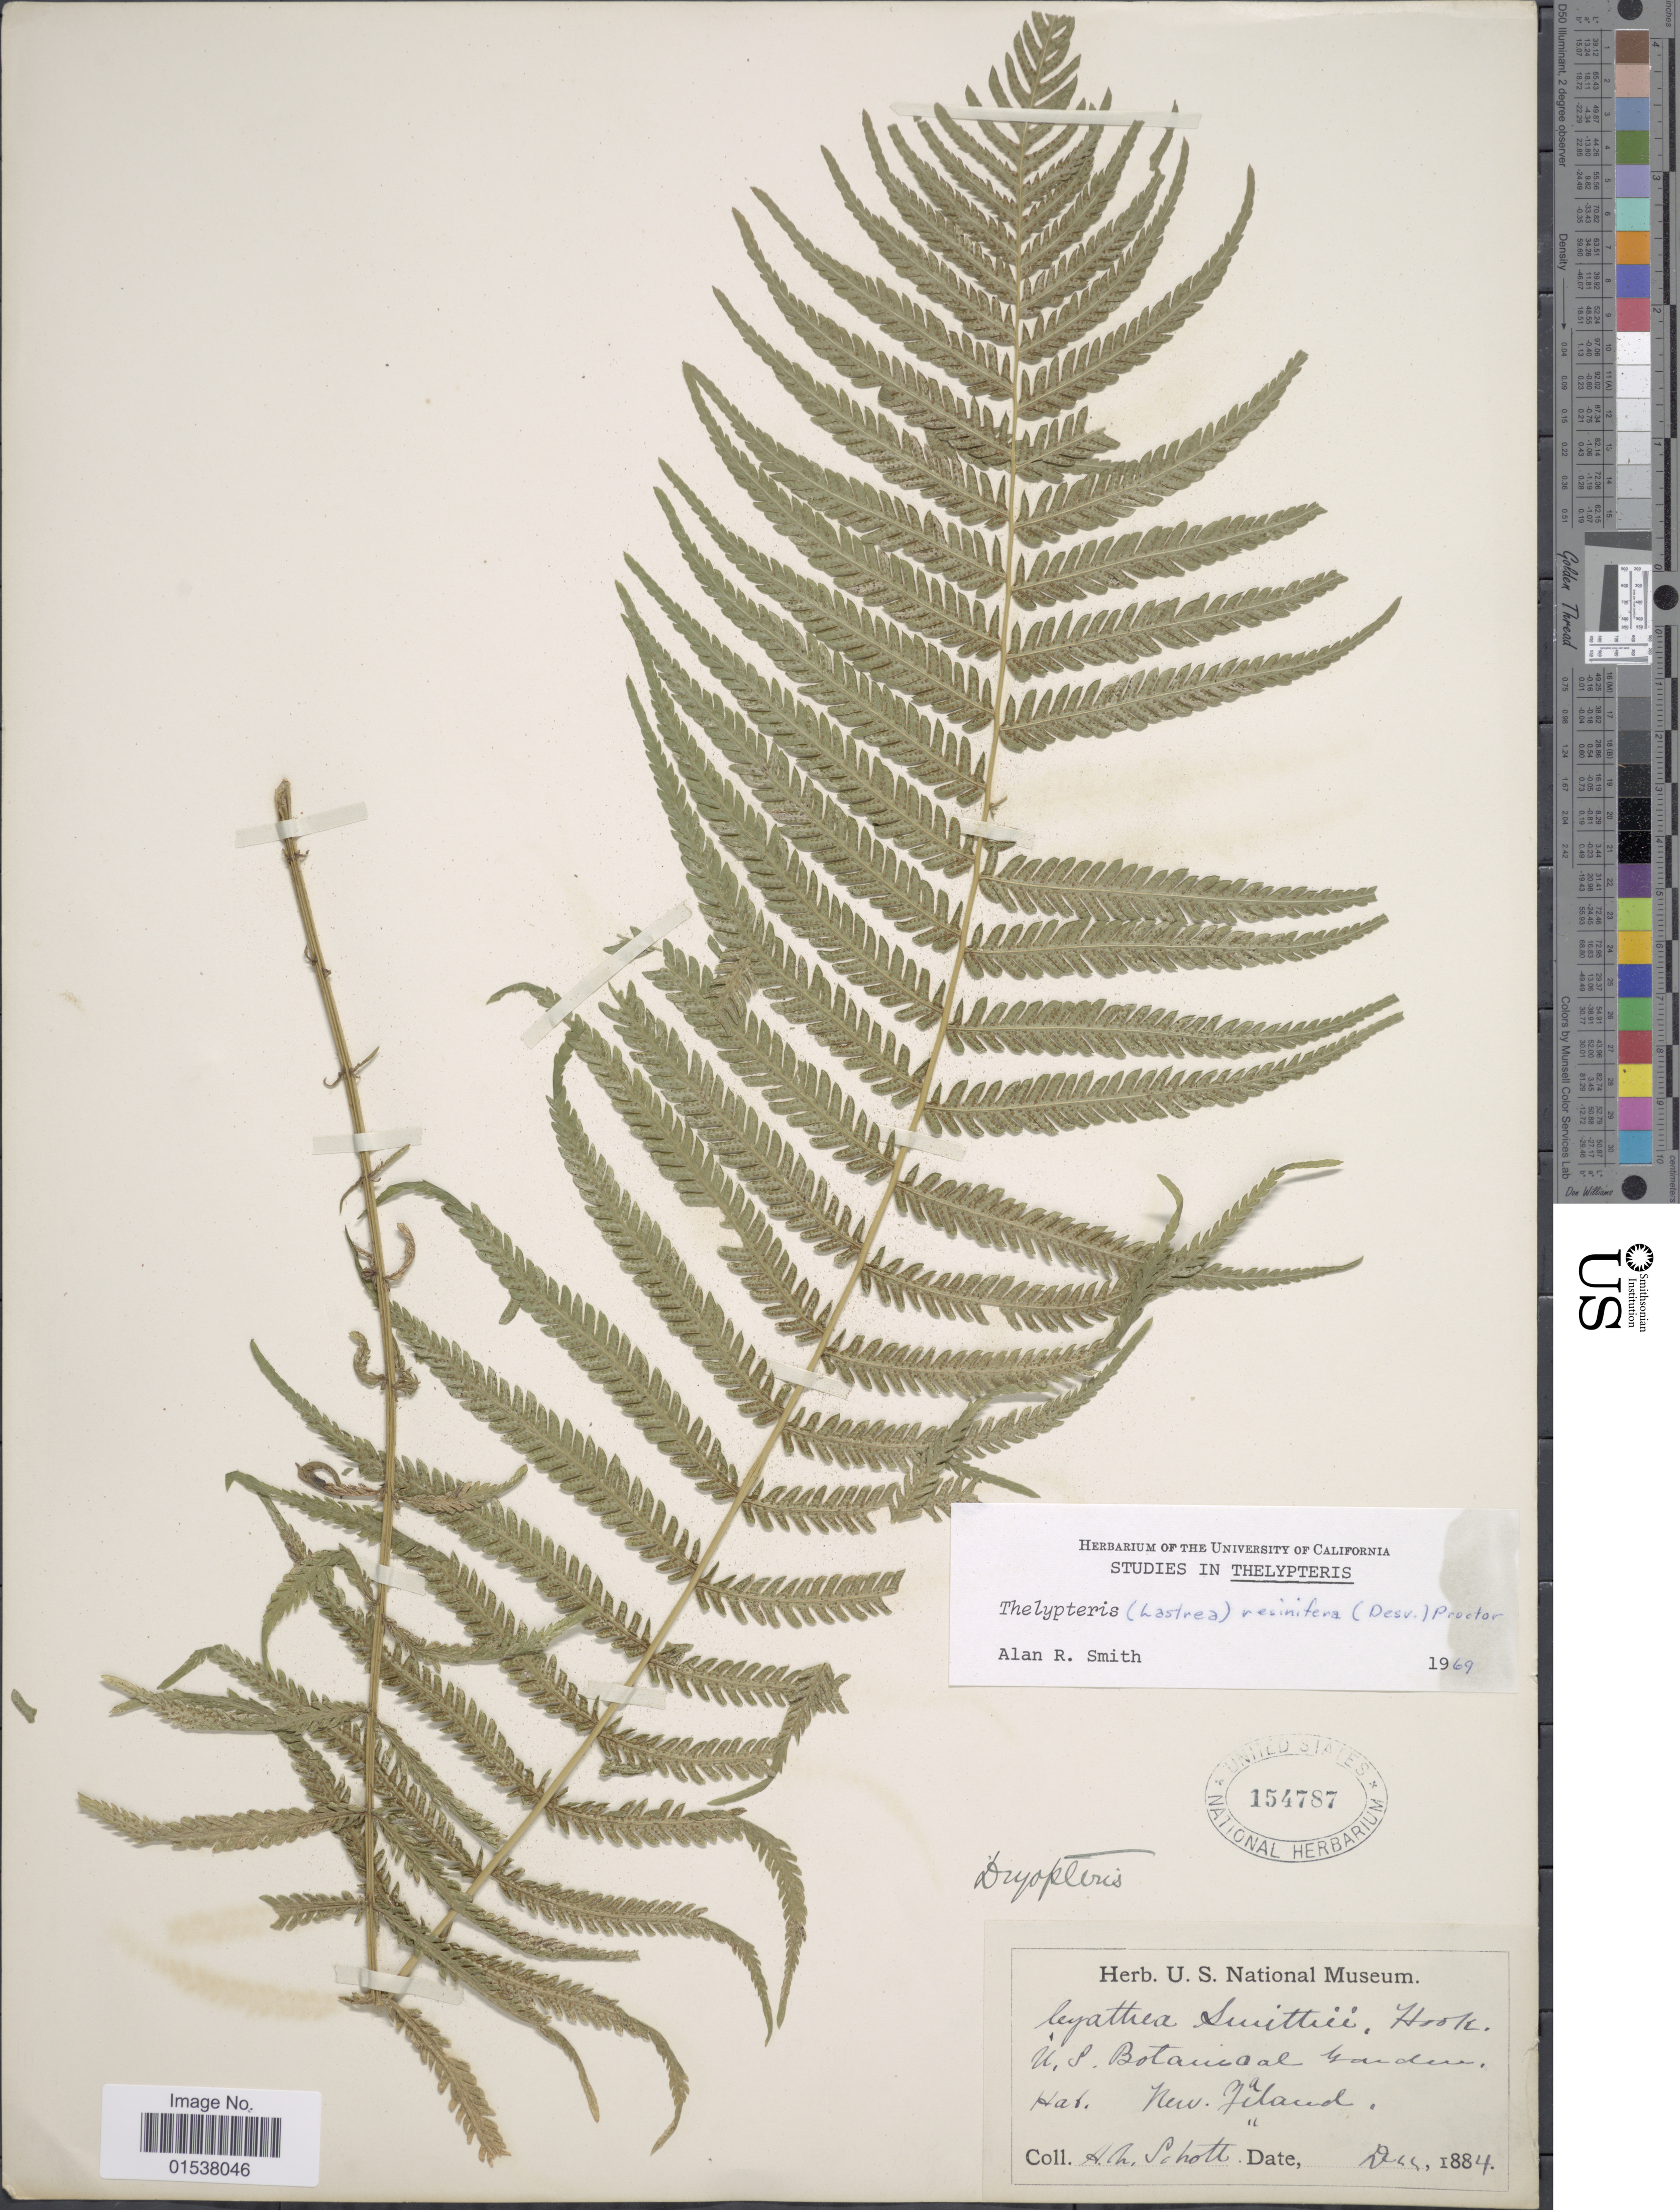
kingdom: Plantae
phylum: Tracheophyta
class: Polypodiopsida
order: Polypodiales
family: Thelypteridaceae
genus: Amauropelta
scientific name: Amauropelta resinifera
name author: (Desv.) Pic. Serm.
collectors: A. L. Schott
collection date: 1884-12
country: United States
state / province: District of Columbia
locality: U. S. Botanical Garden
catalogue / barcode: US 154787